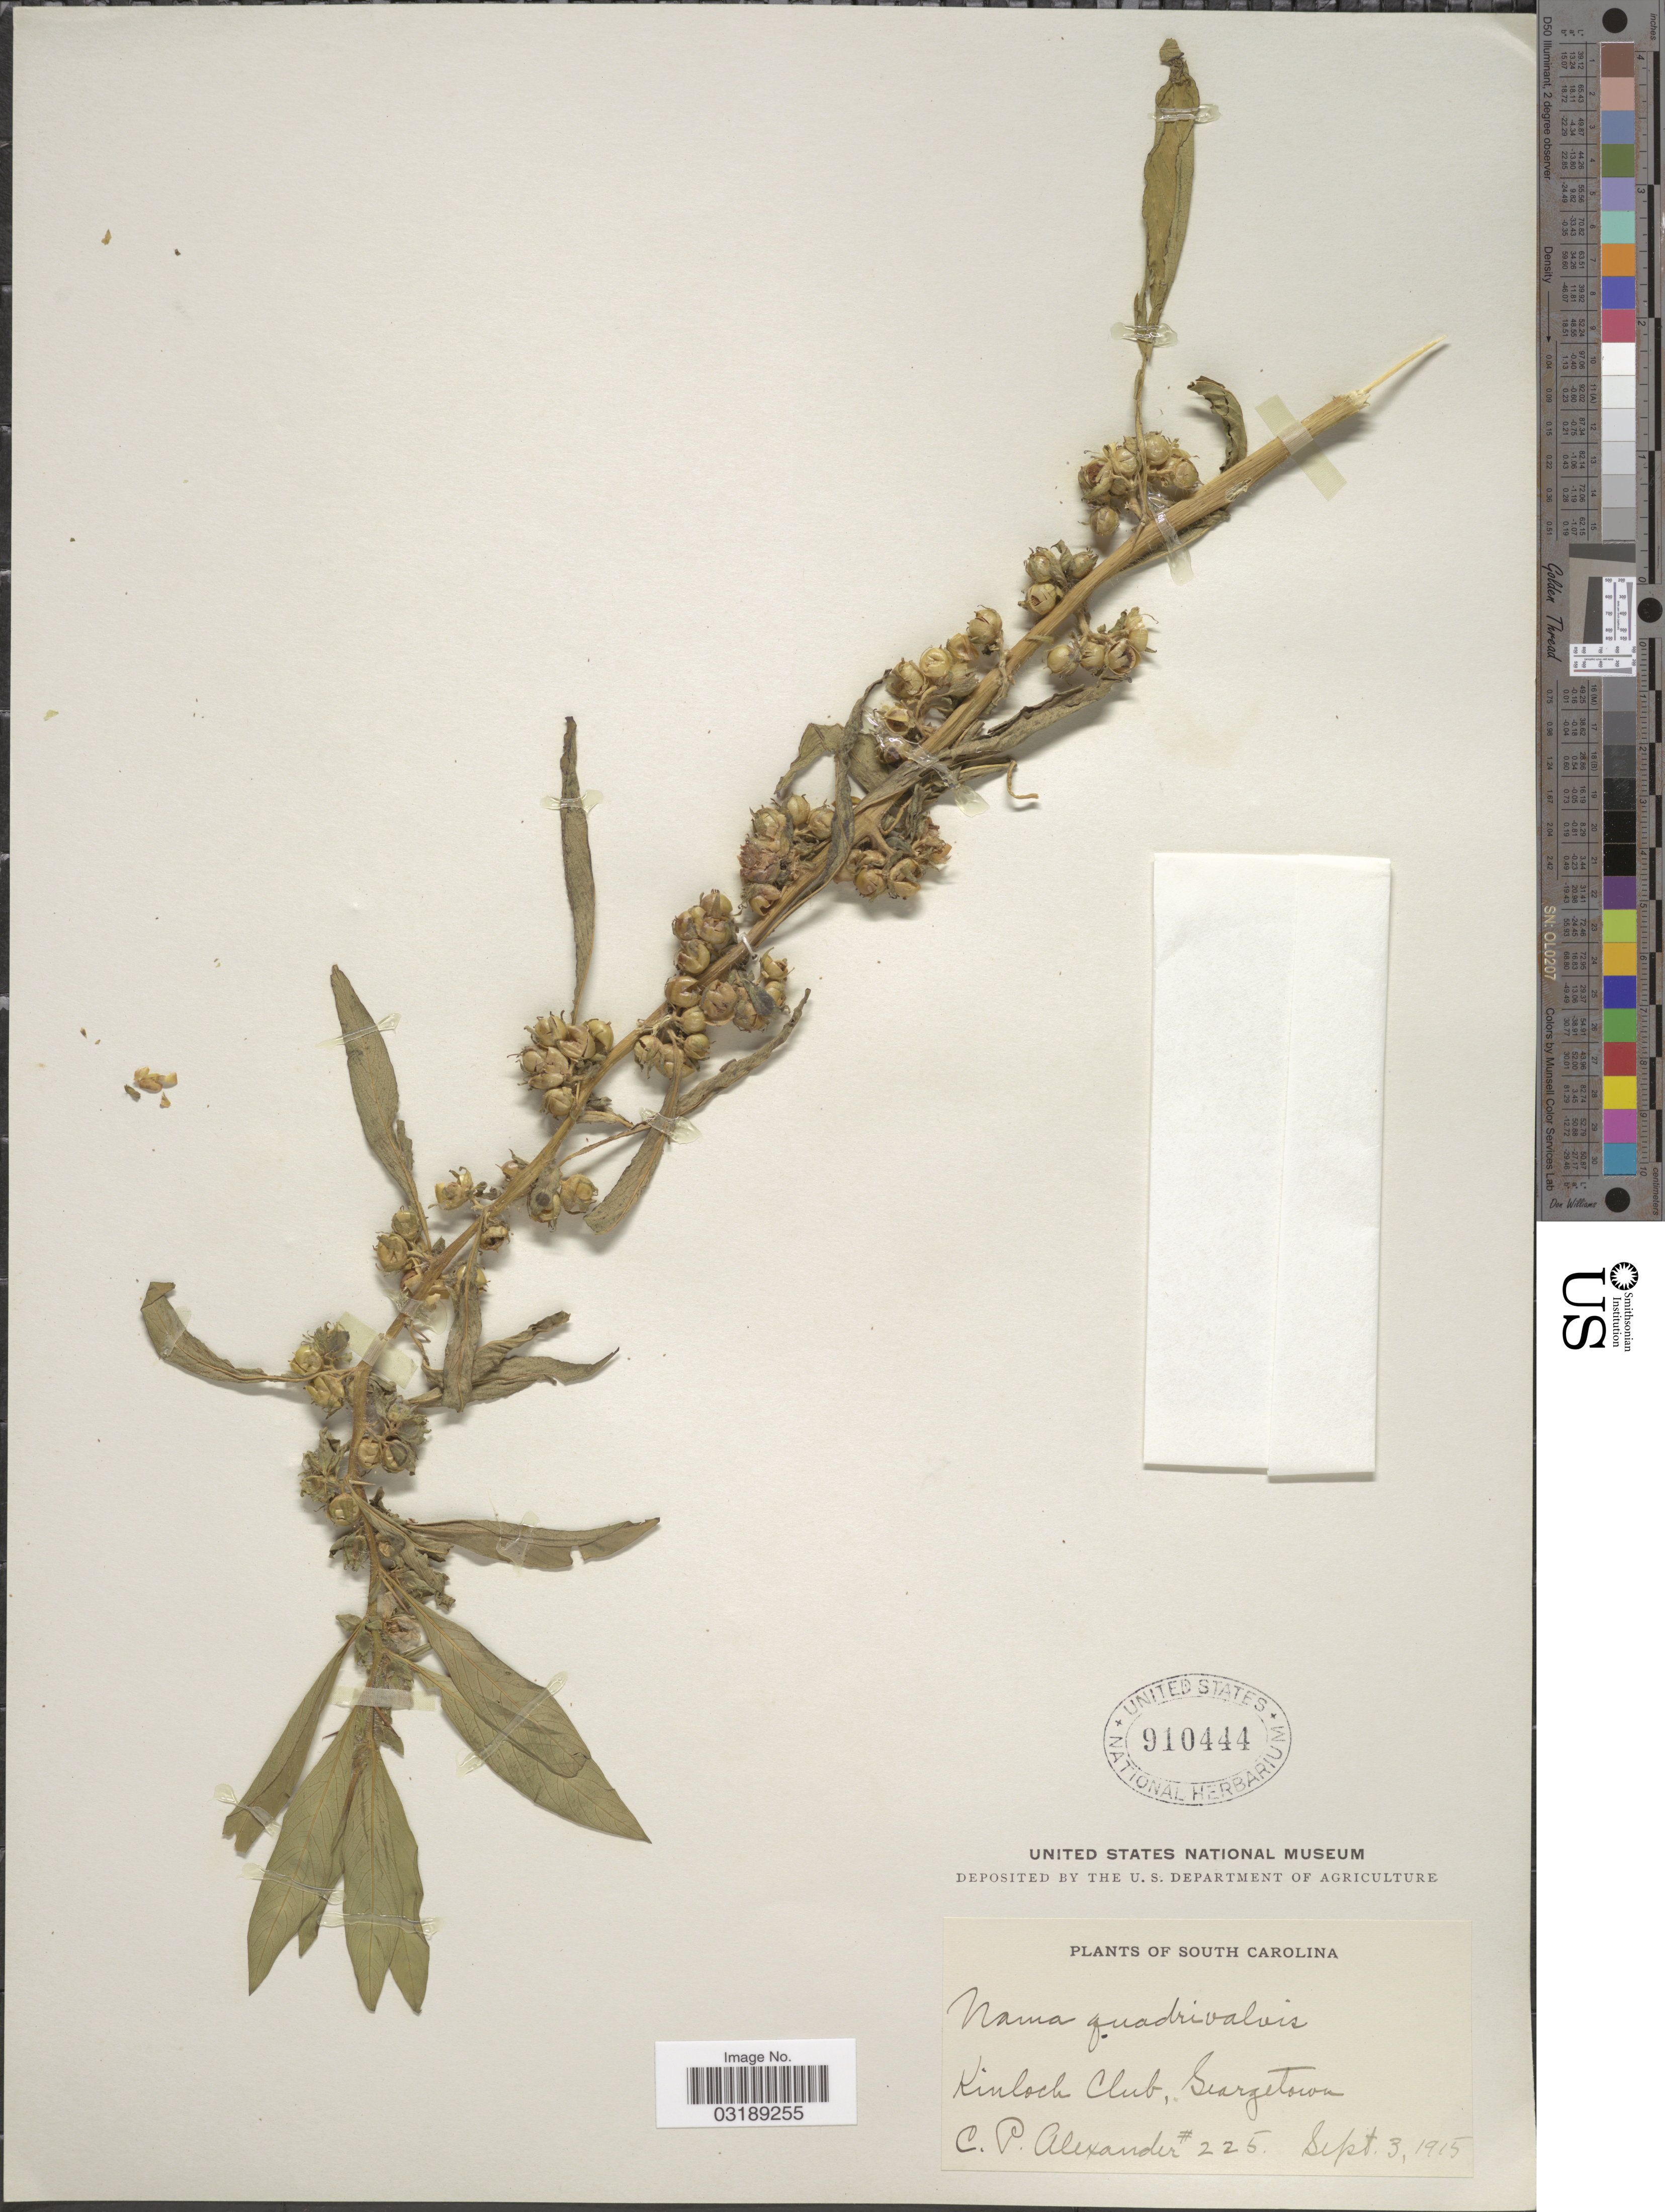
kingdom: Plantae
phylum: Tracheophyta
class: Magnoliopsida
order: Boraginales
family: Namaceae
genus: Nama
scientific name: Nama quadrivalvis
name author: (Walter) Kuntze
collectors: C. P. Alexander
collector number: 225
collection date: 1915-09-03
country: United States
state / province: South Carolina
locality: Kinlock Club, Georgetown.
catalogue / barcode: US 910444